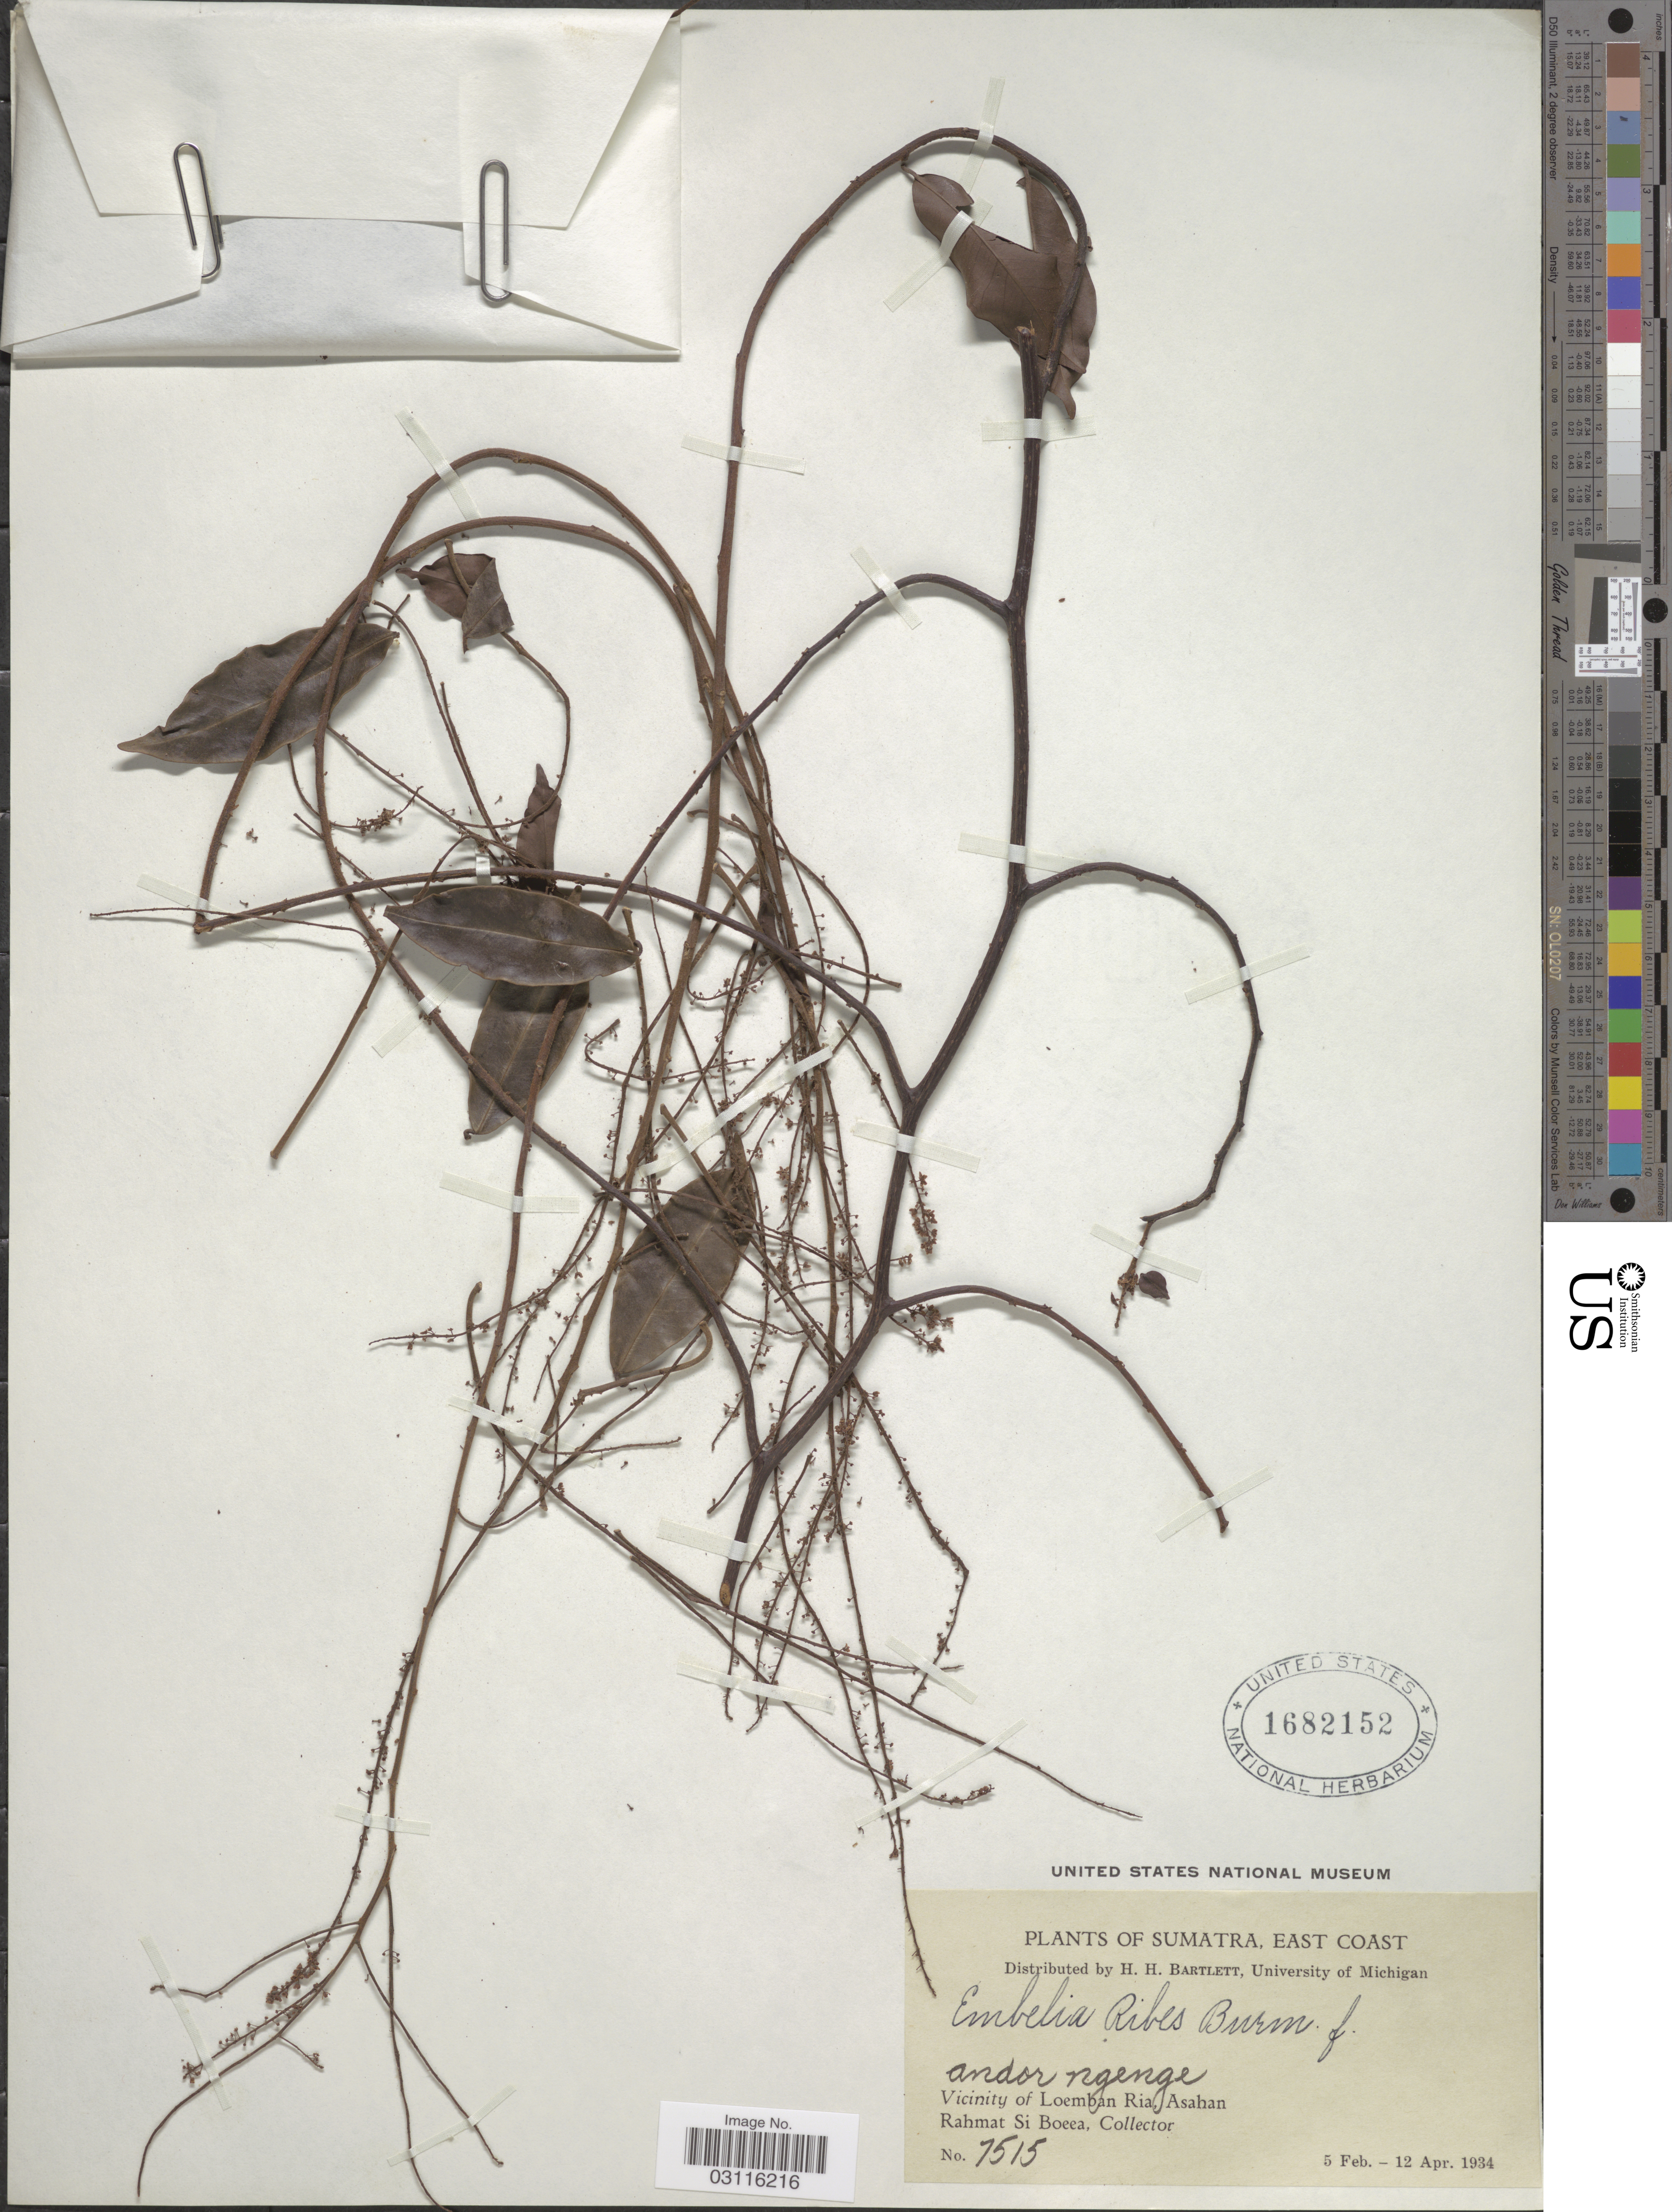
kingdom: Plantae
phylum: Tracheophyta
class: Magnoliopsida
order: Ericales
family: Primulaceae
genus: Embelia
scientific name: Embelia ribes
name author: Burm. f.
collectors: Rahmat Si Boeea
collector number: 7515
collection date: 1934-02-05/1934-04-12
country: Indonesia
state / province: Sumatra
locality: East Coast. Vicinity of Loemban Ria, Asahan.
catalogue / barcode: US 1682152